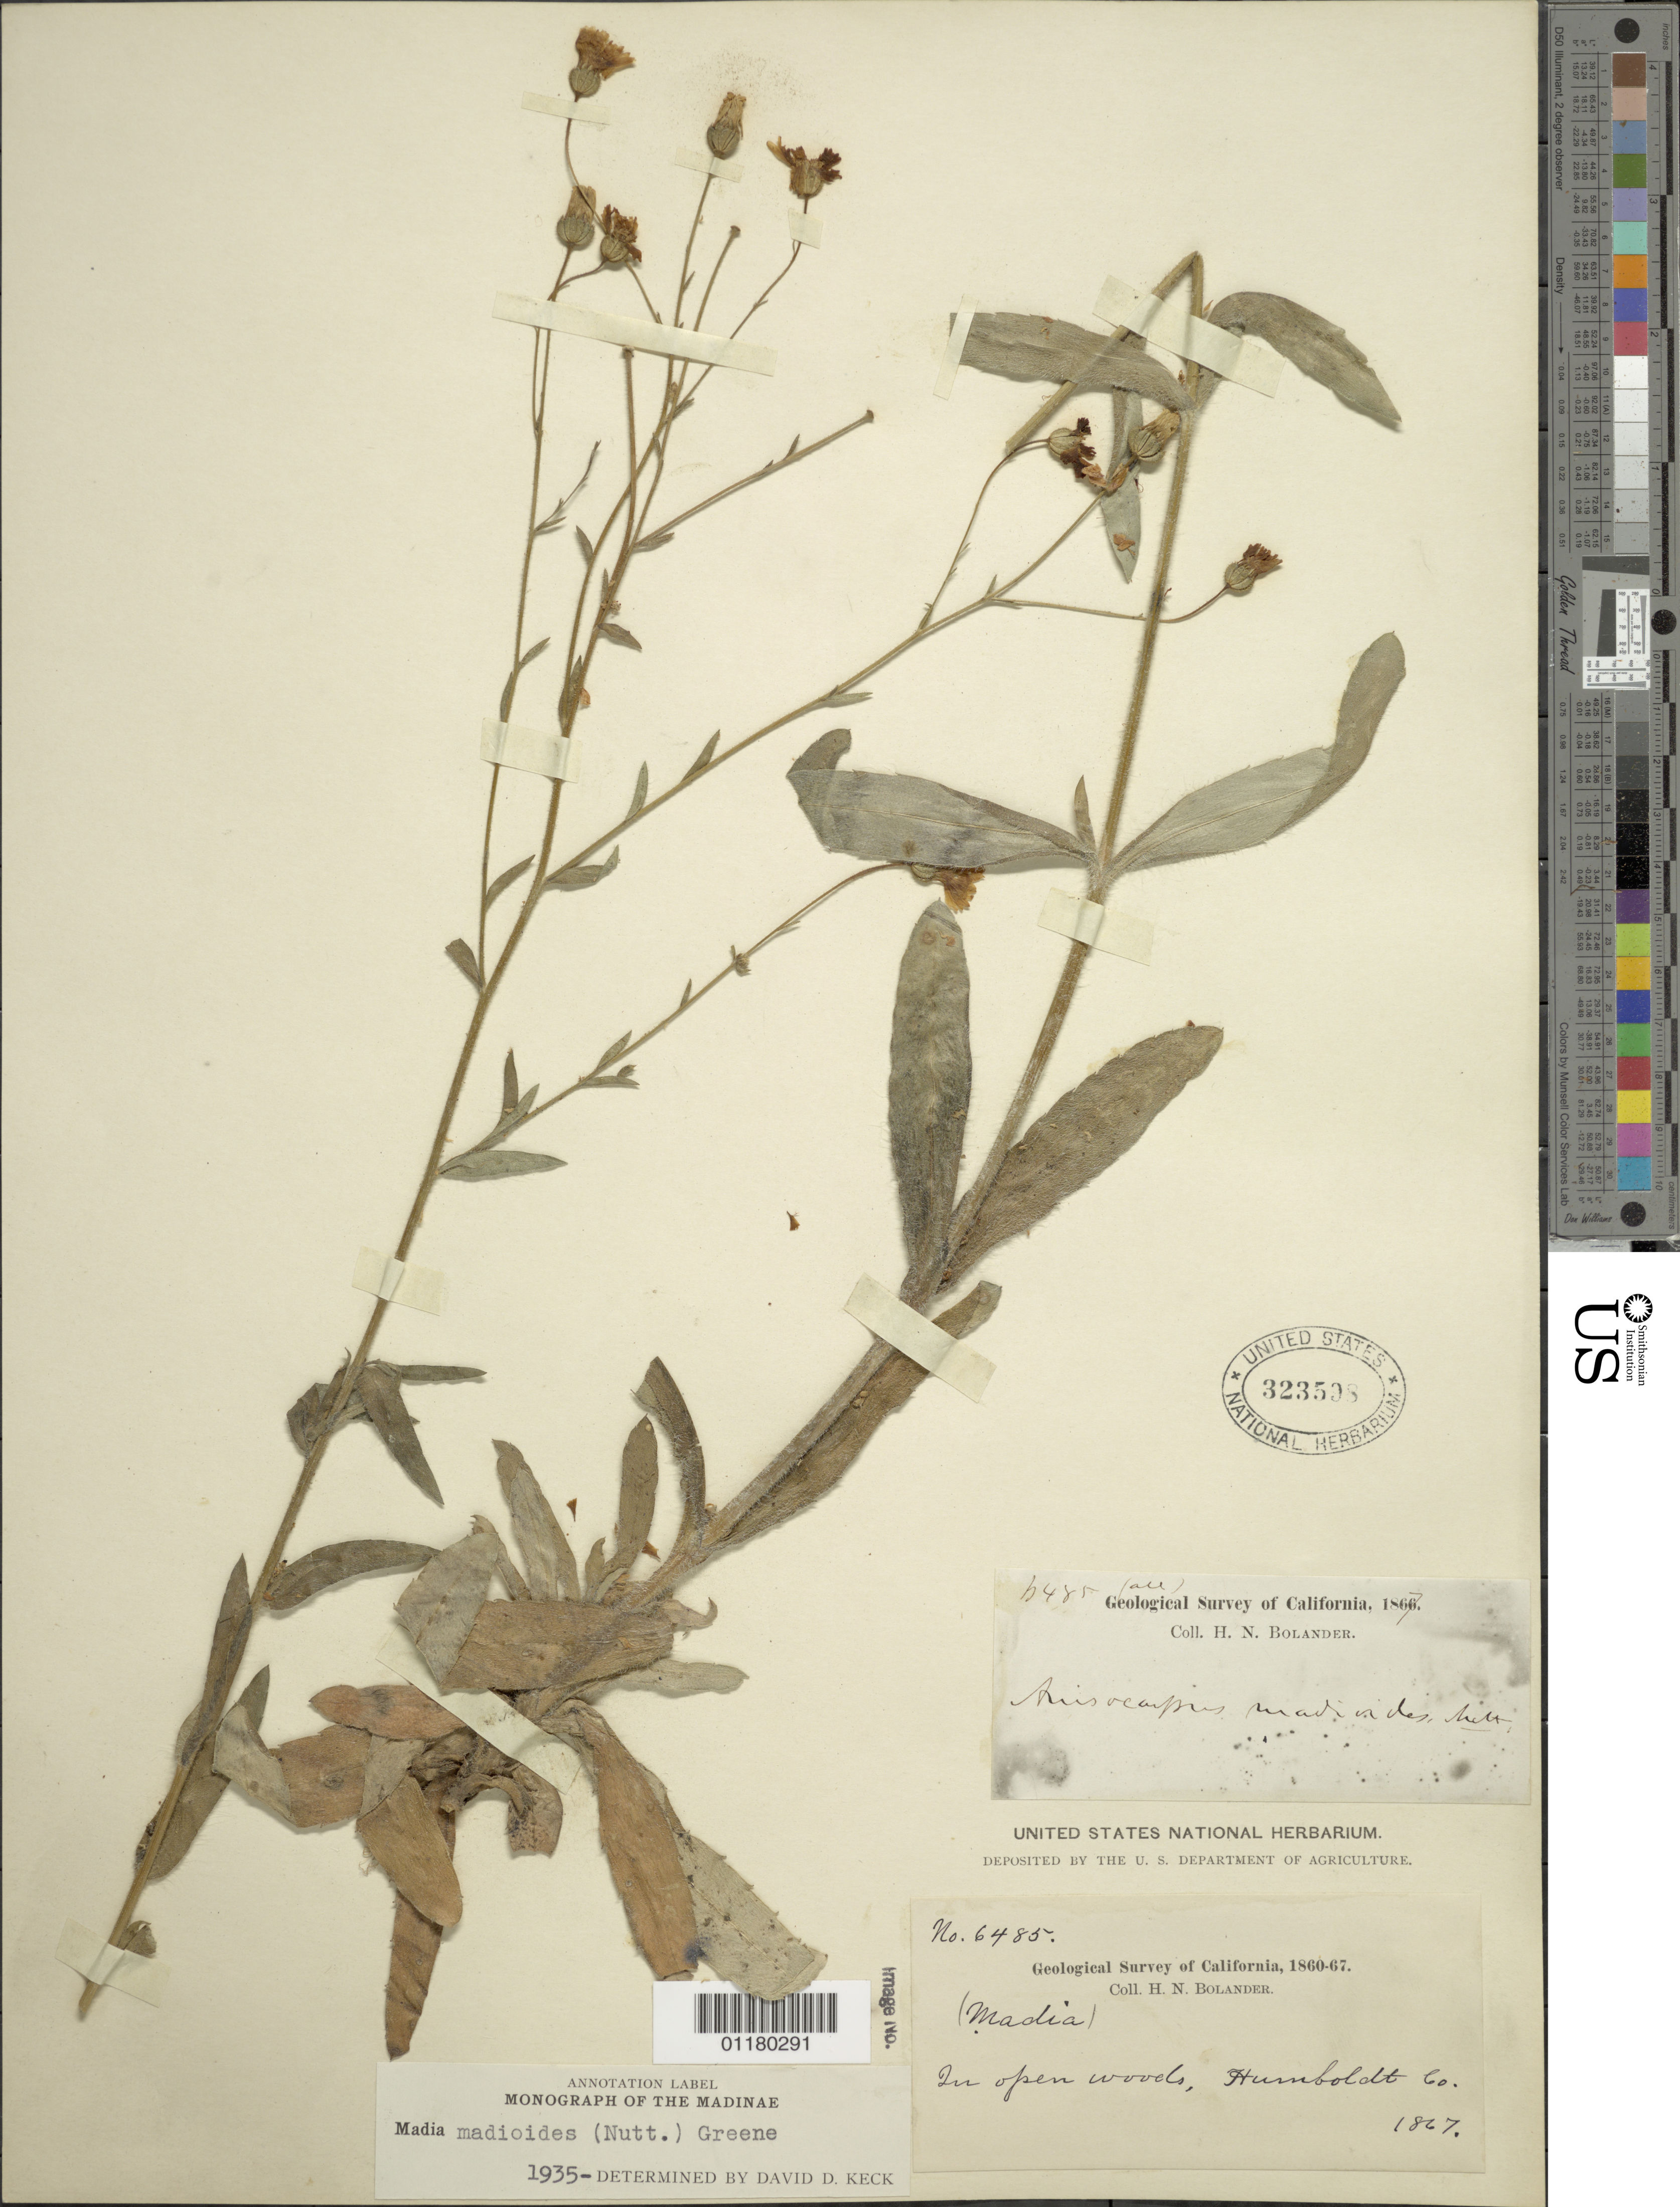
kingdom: Plantae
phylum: Tracheophyta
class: Magnoliopsida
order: Asterales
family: Asteraceae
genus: Madia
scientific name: Madia madioides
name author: (Nutt.) Greene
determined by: Keck, David D.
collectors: H. Bolander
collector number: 6485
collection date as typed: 1867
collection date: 1867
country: United States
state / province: California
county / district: Humboldt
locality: In open woods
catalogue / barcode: US 323598